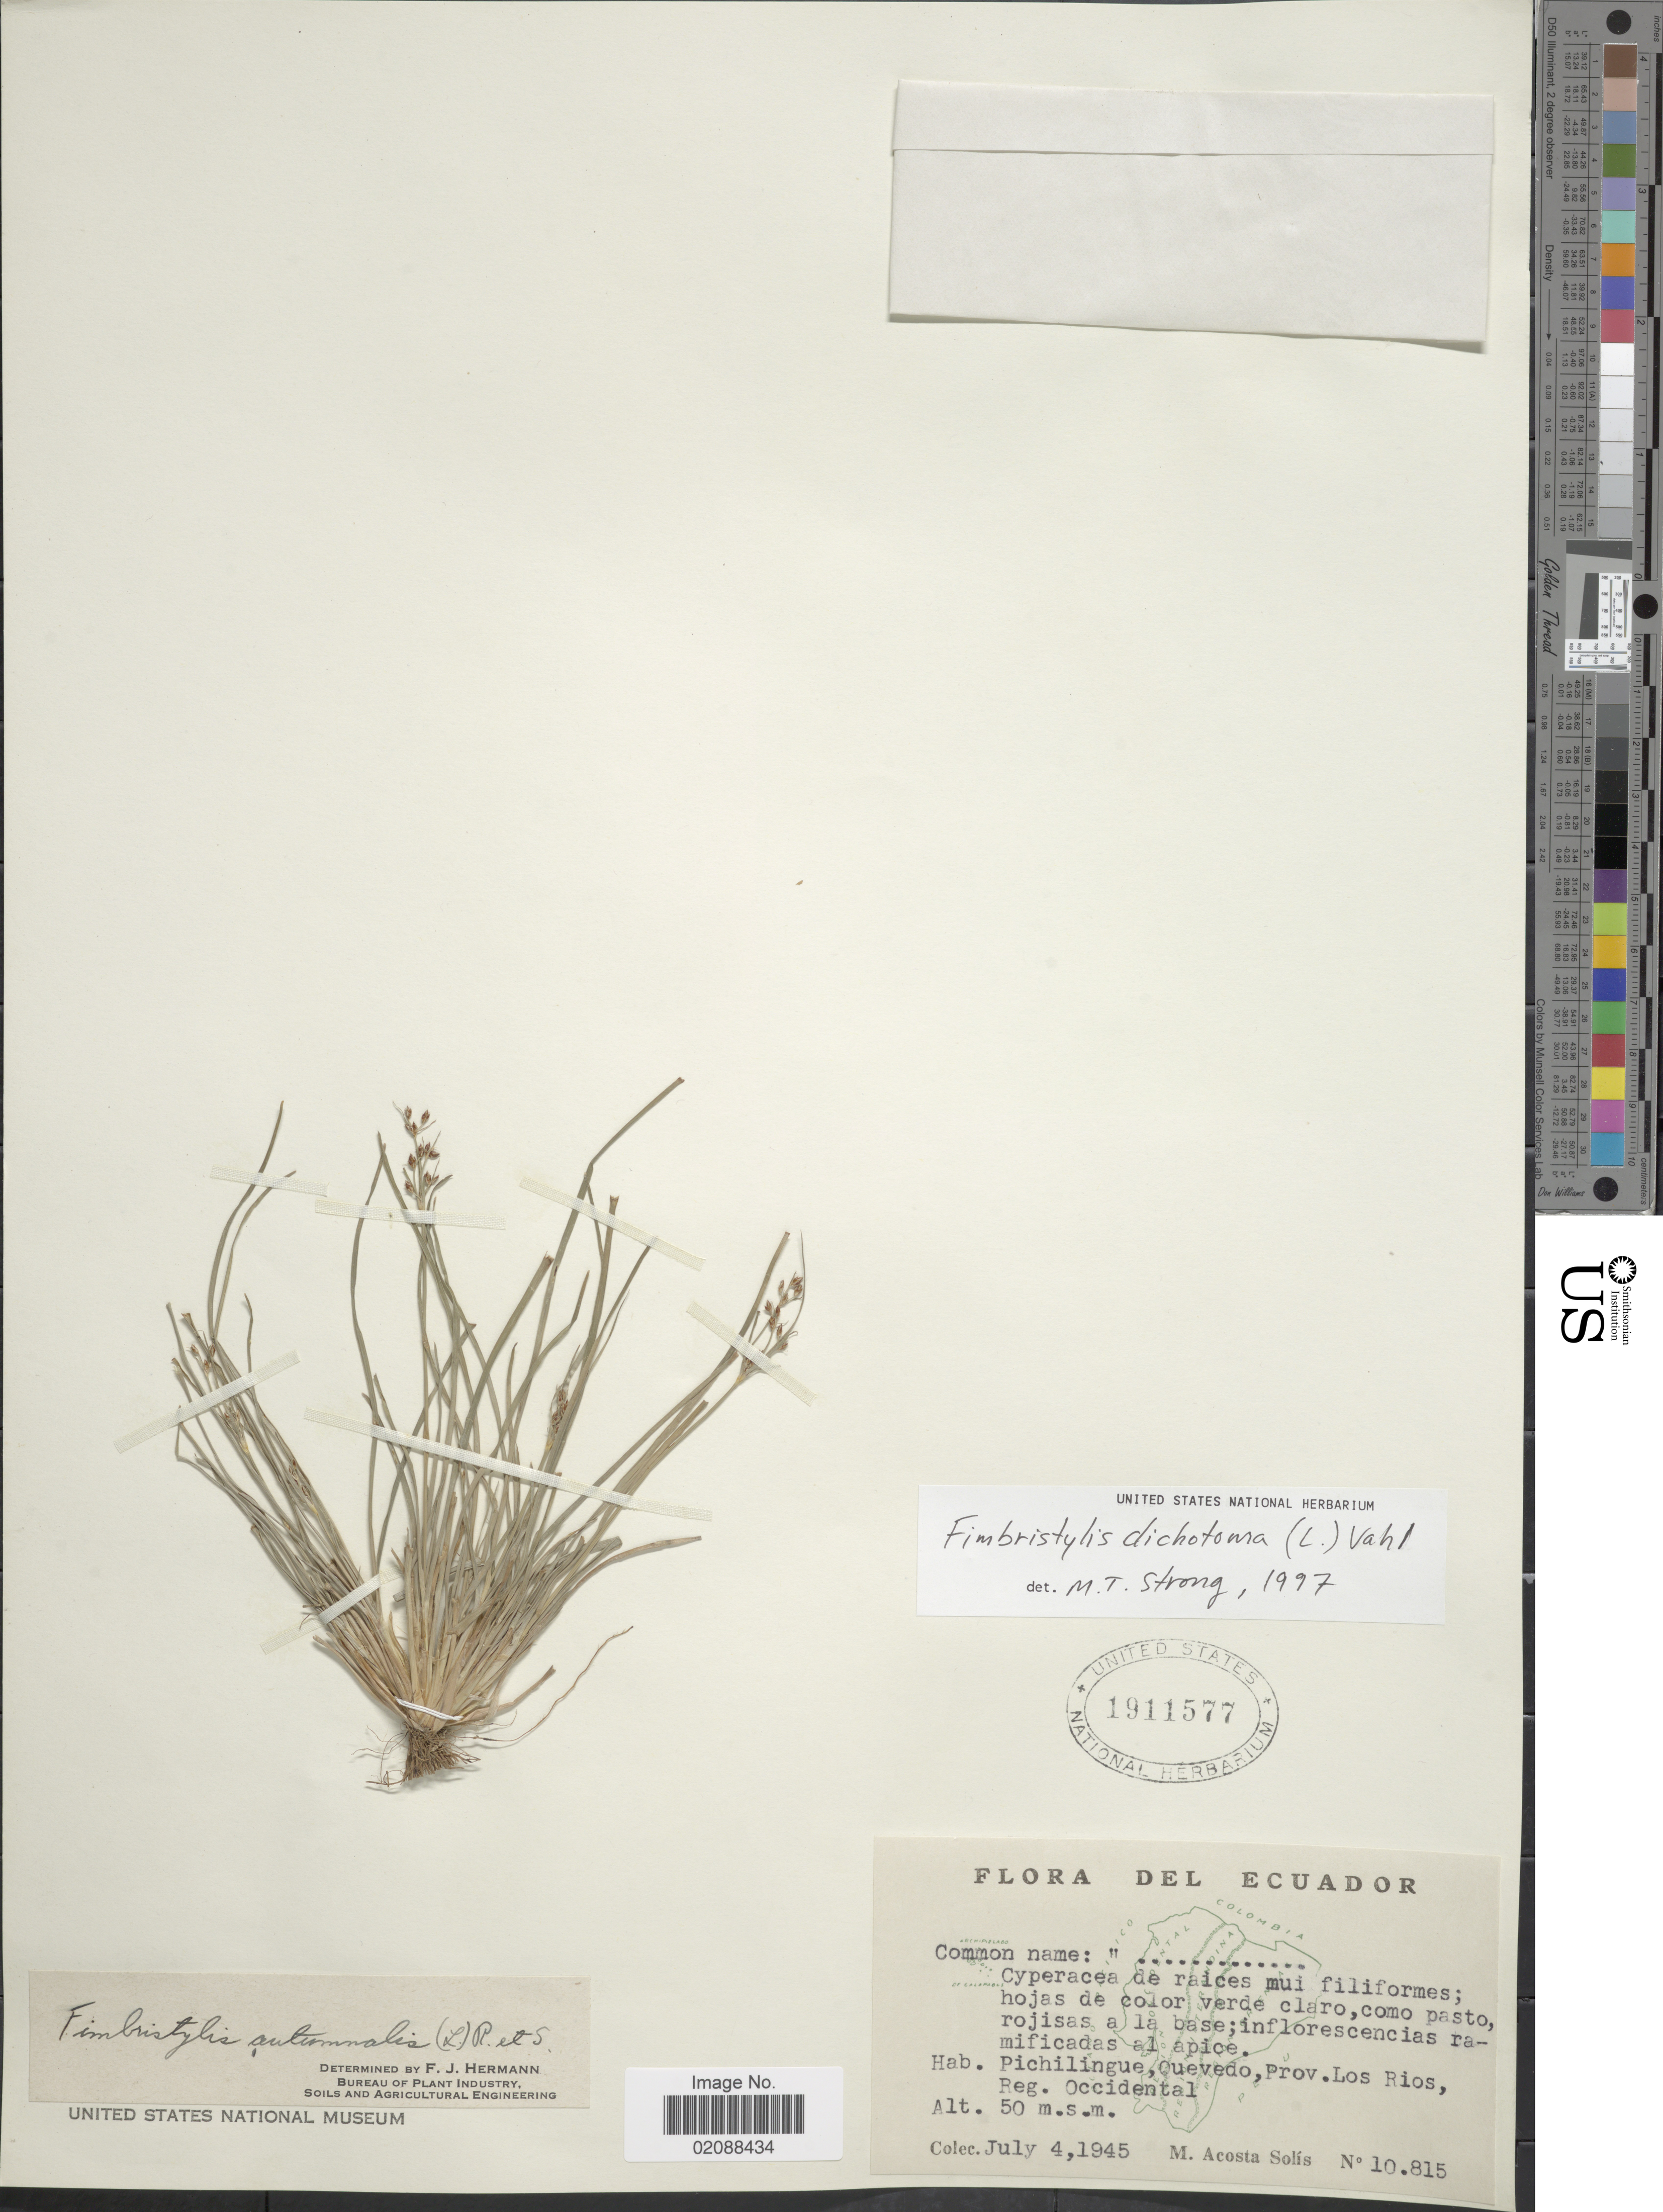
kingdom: Plantae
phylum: Tracheophyta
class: Liliopsida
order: Poales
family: Cyperaceae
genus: Fimbristylis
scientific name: Fimbristylis dichotoma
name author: (L.) Vahl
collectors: M. Acosta Solis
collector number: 10815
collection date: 1945-07-04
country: Ecuador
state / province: Los Ríos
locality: Pichilingue, Quevedo, Reg. Occidental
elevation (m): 50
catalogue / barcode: US 1911577